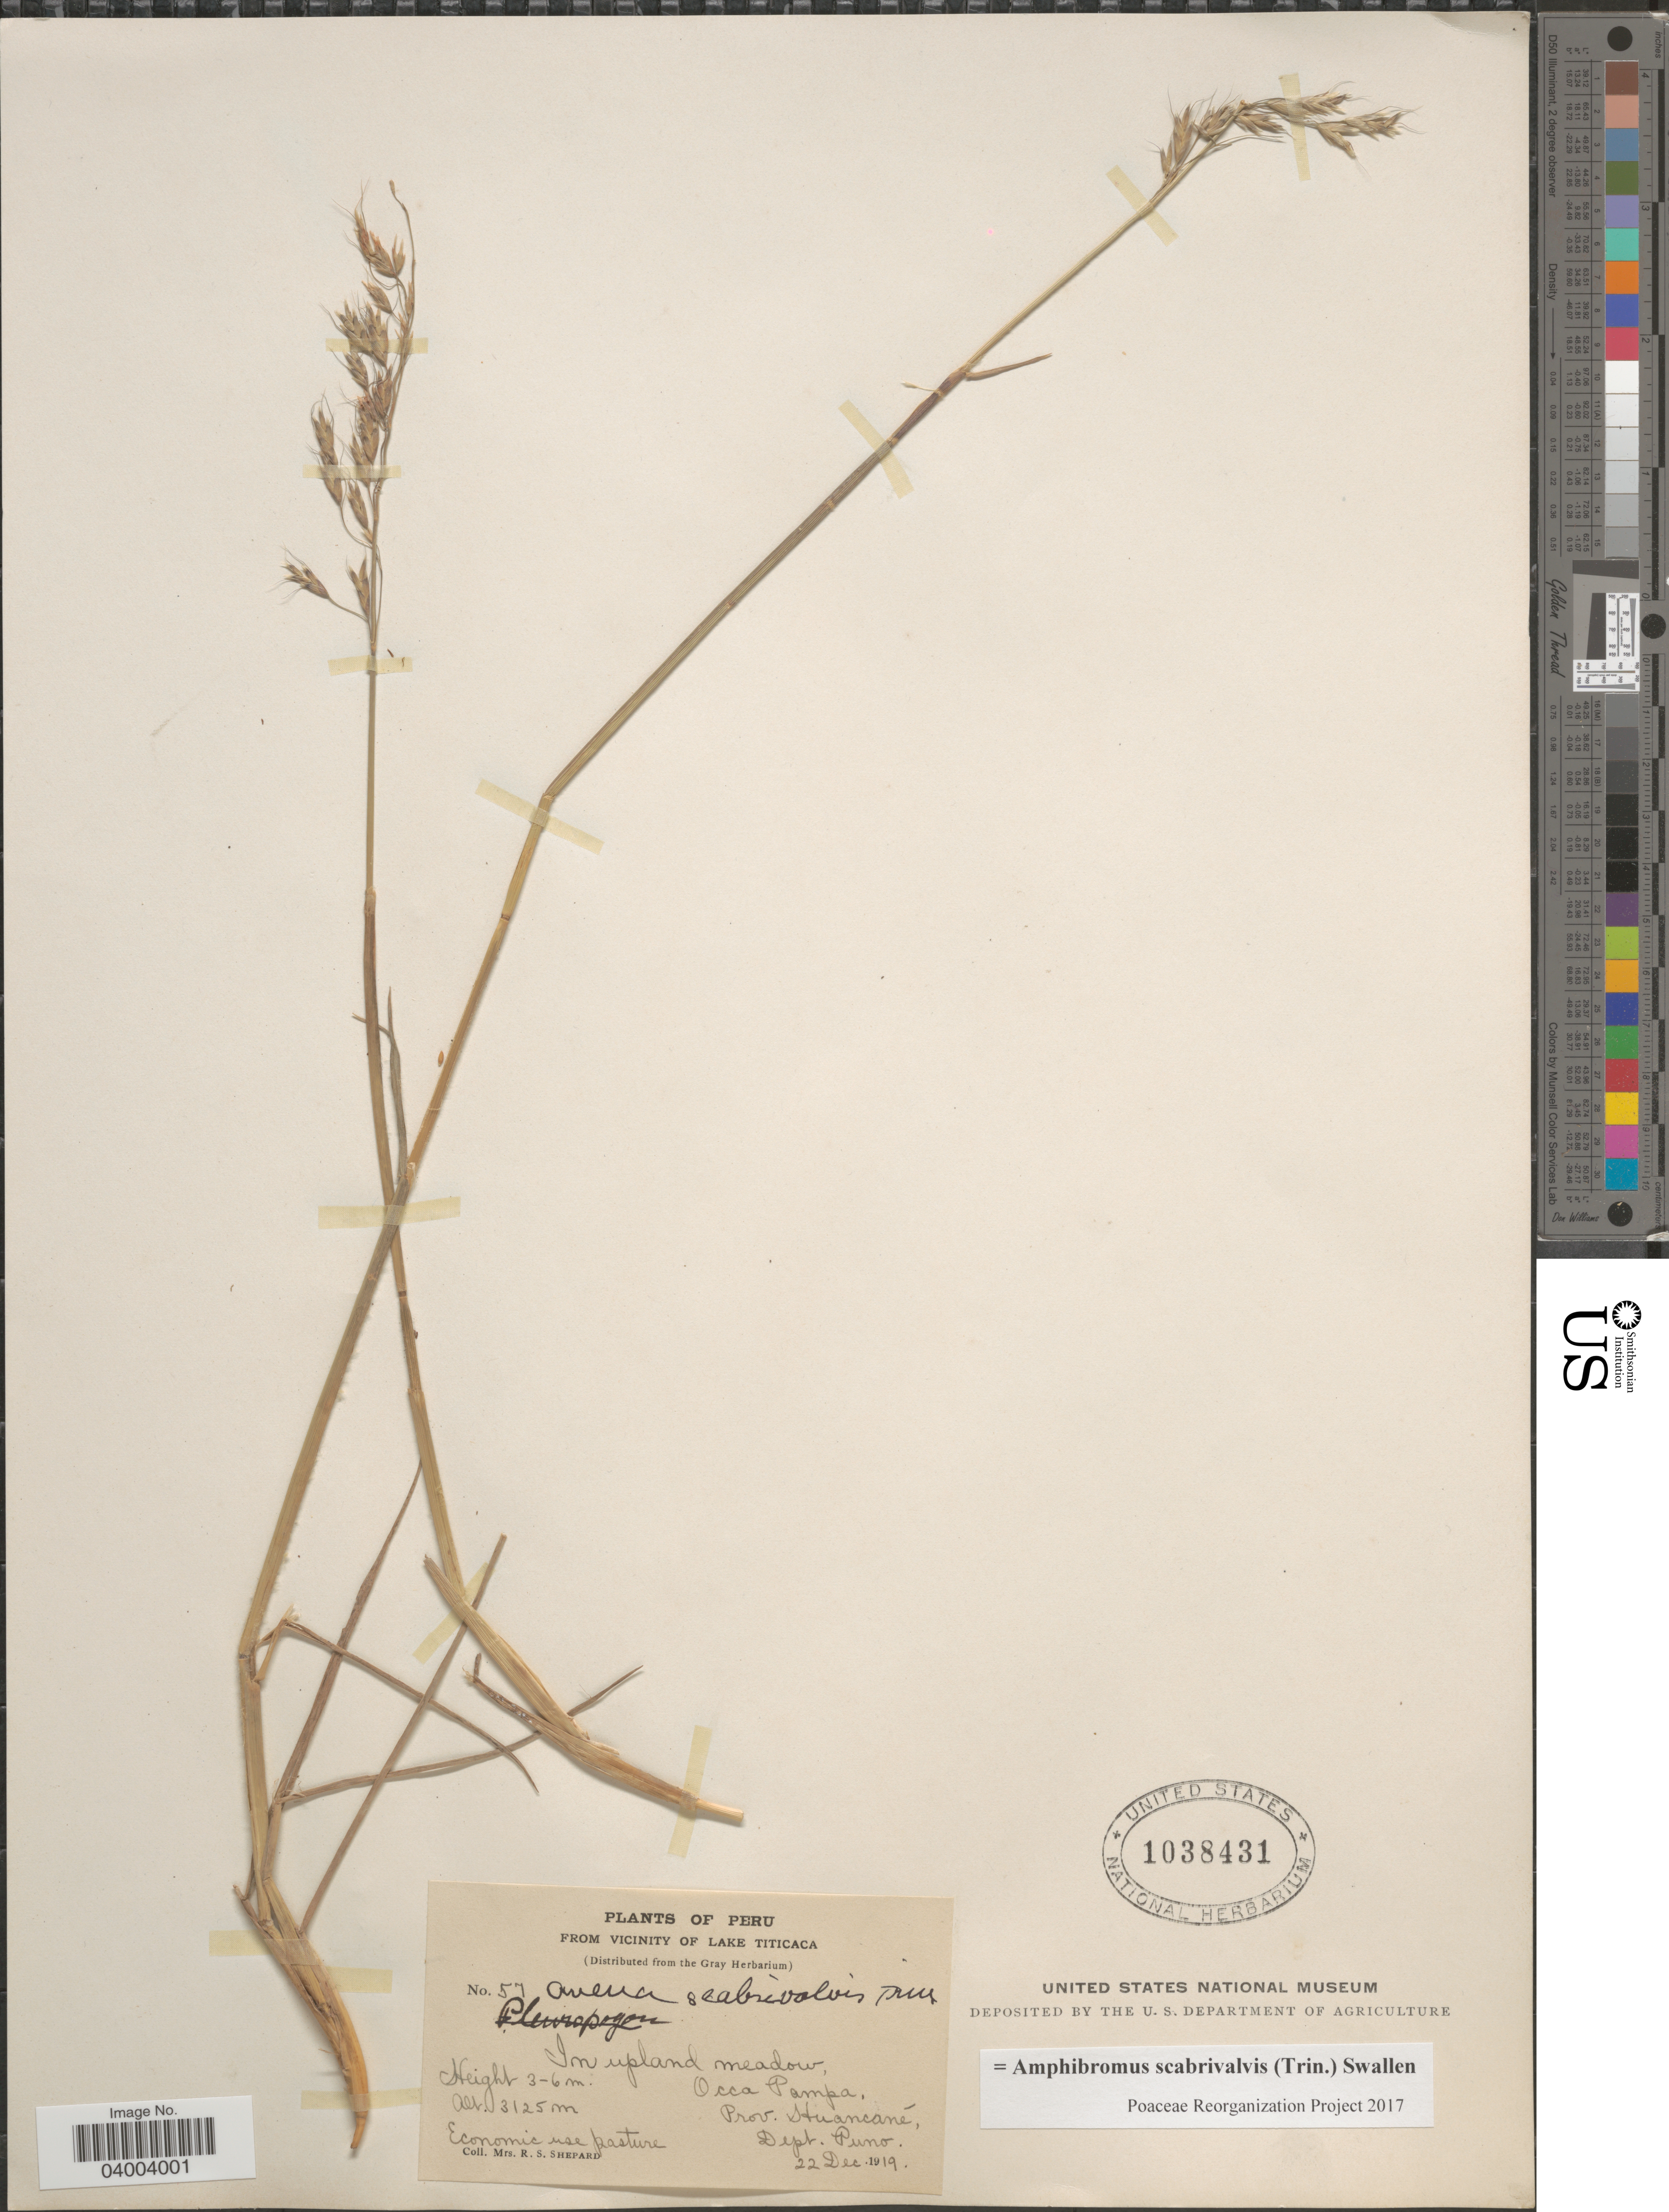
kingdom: Plantae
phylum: Tracheophyta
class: Liliopsida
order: Poales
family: Poaceae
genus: Amphibromus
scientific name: Amphibromus scabrivalvis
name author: (Trin.) Swallen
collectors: R. Shepard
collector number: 57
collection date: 1919-12-22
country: Peru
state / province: Puno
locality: Vicinity of Lake Titicaca. Occa Pampa, Prov. Huancané, Dept. Puno.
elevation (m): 3125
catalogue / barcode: US 1038431